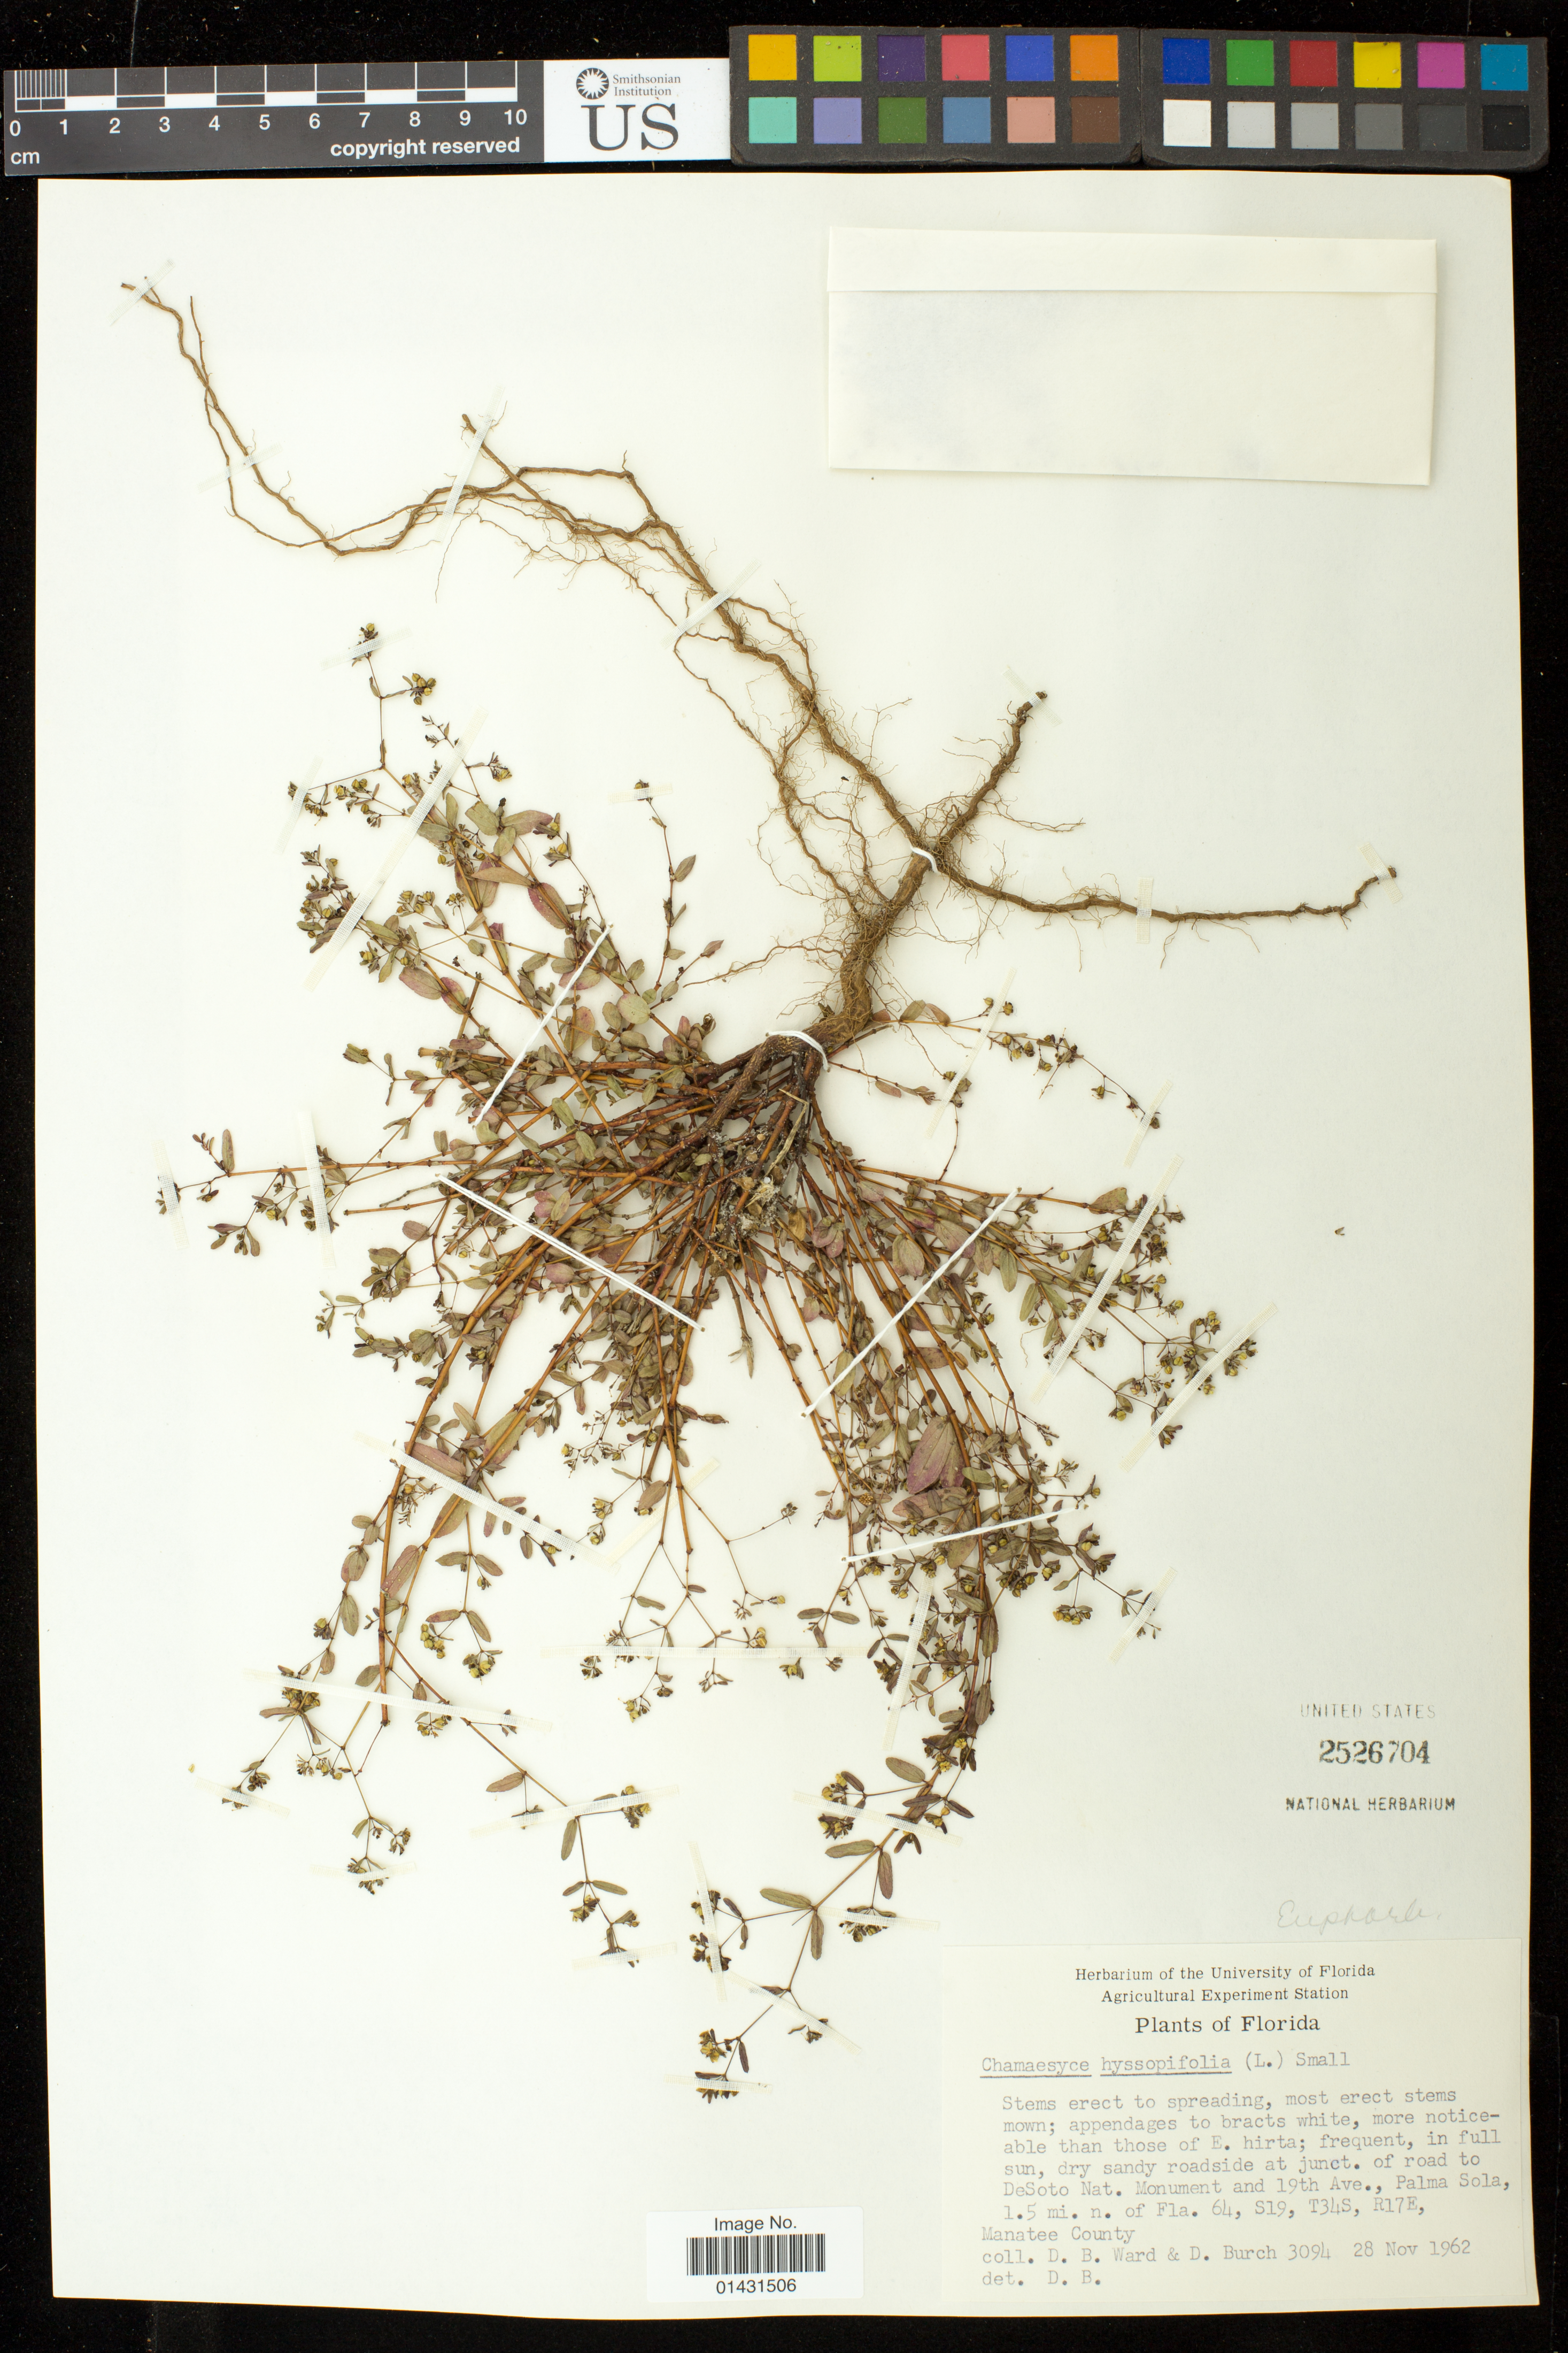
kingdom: Plantae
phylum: Tracheophyta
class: Magnoliopsida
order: Malpighiales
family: Euphorbiaceae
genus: Euphorbia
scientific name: Euphorbia hyssopifolia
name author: L.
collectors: D. B. Ward & D. Burch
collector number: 3094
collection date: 1962-11-28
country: United States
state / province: Florida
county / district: Manatee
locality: Junct. of road to DeSoto Nat. Monument and 19th Ave., Palma Sola, 1.5 mi. n. of Fla. 64, S19, T34S, R17E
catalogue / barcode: US 2526704